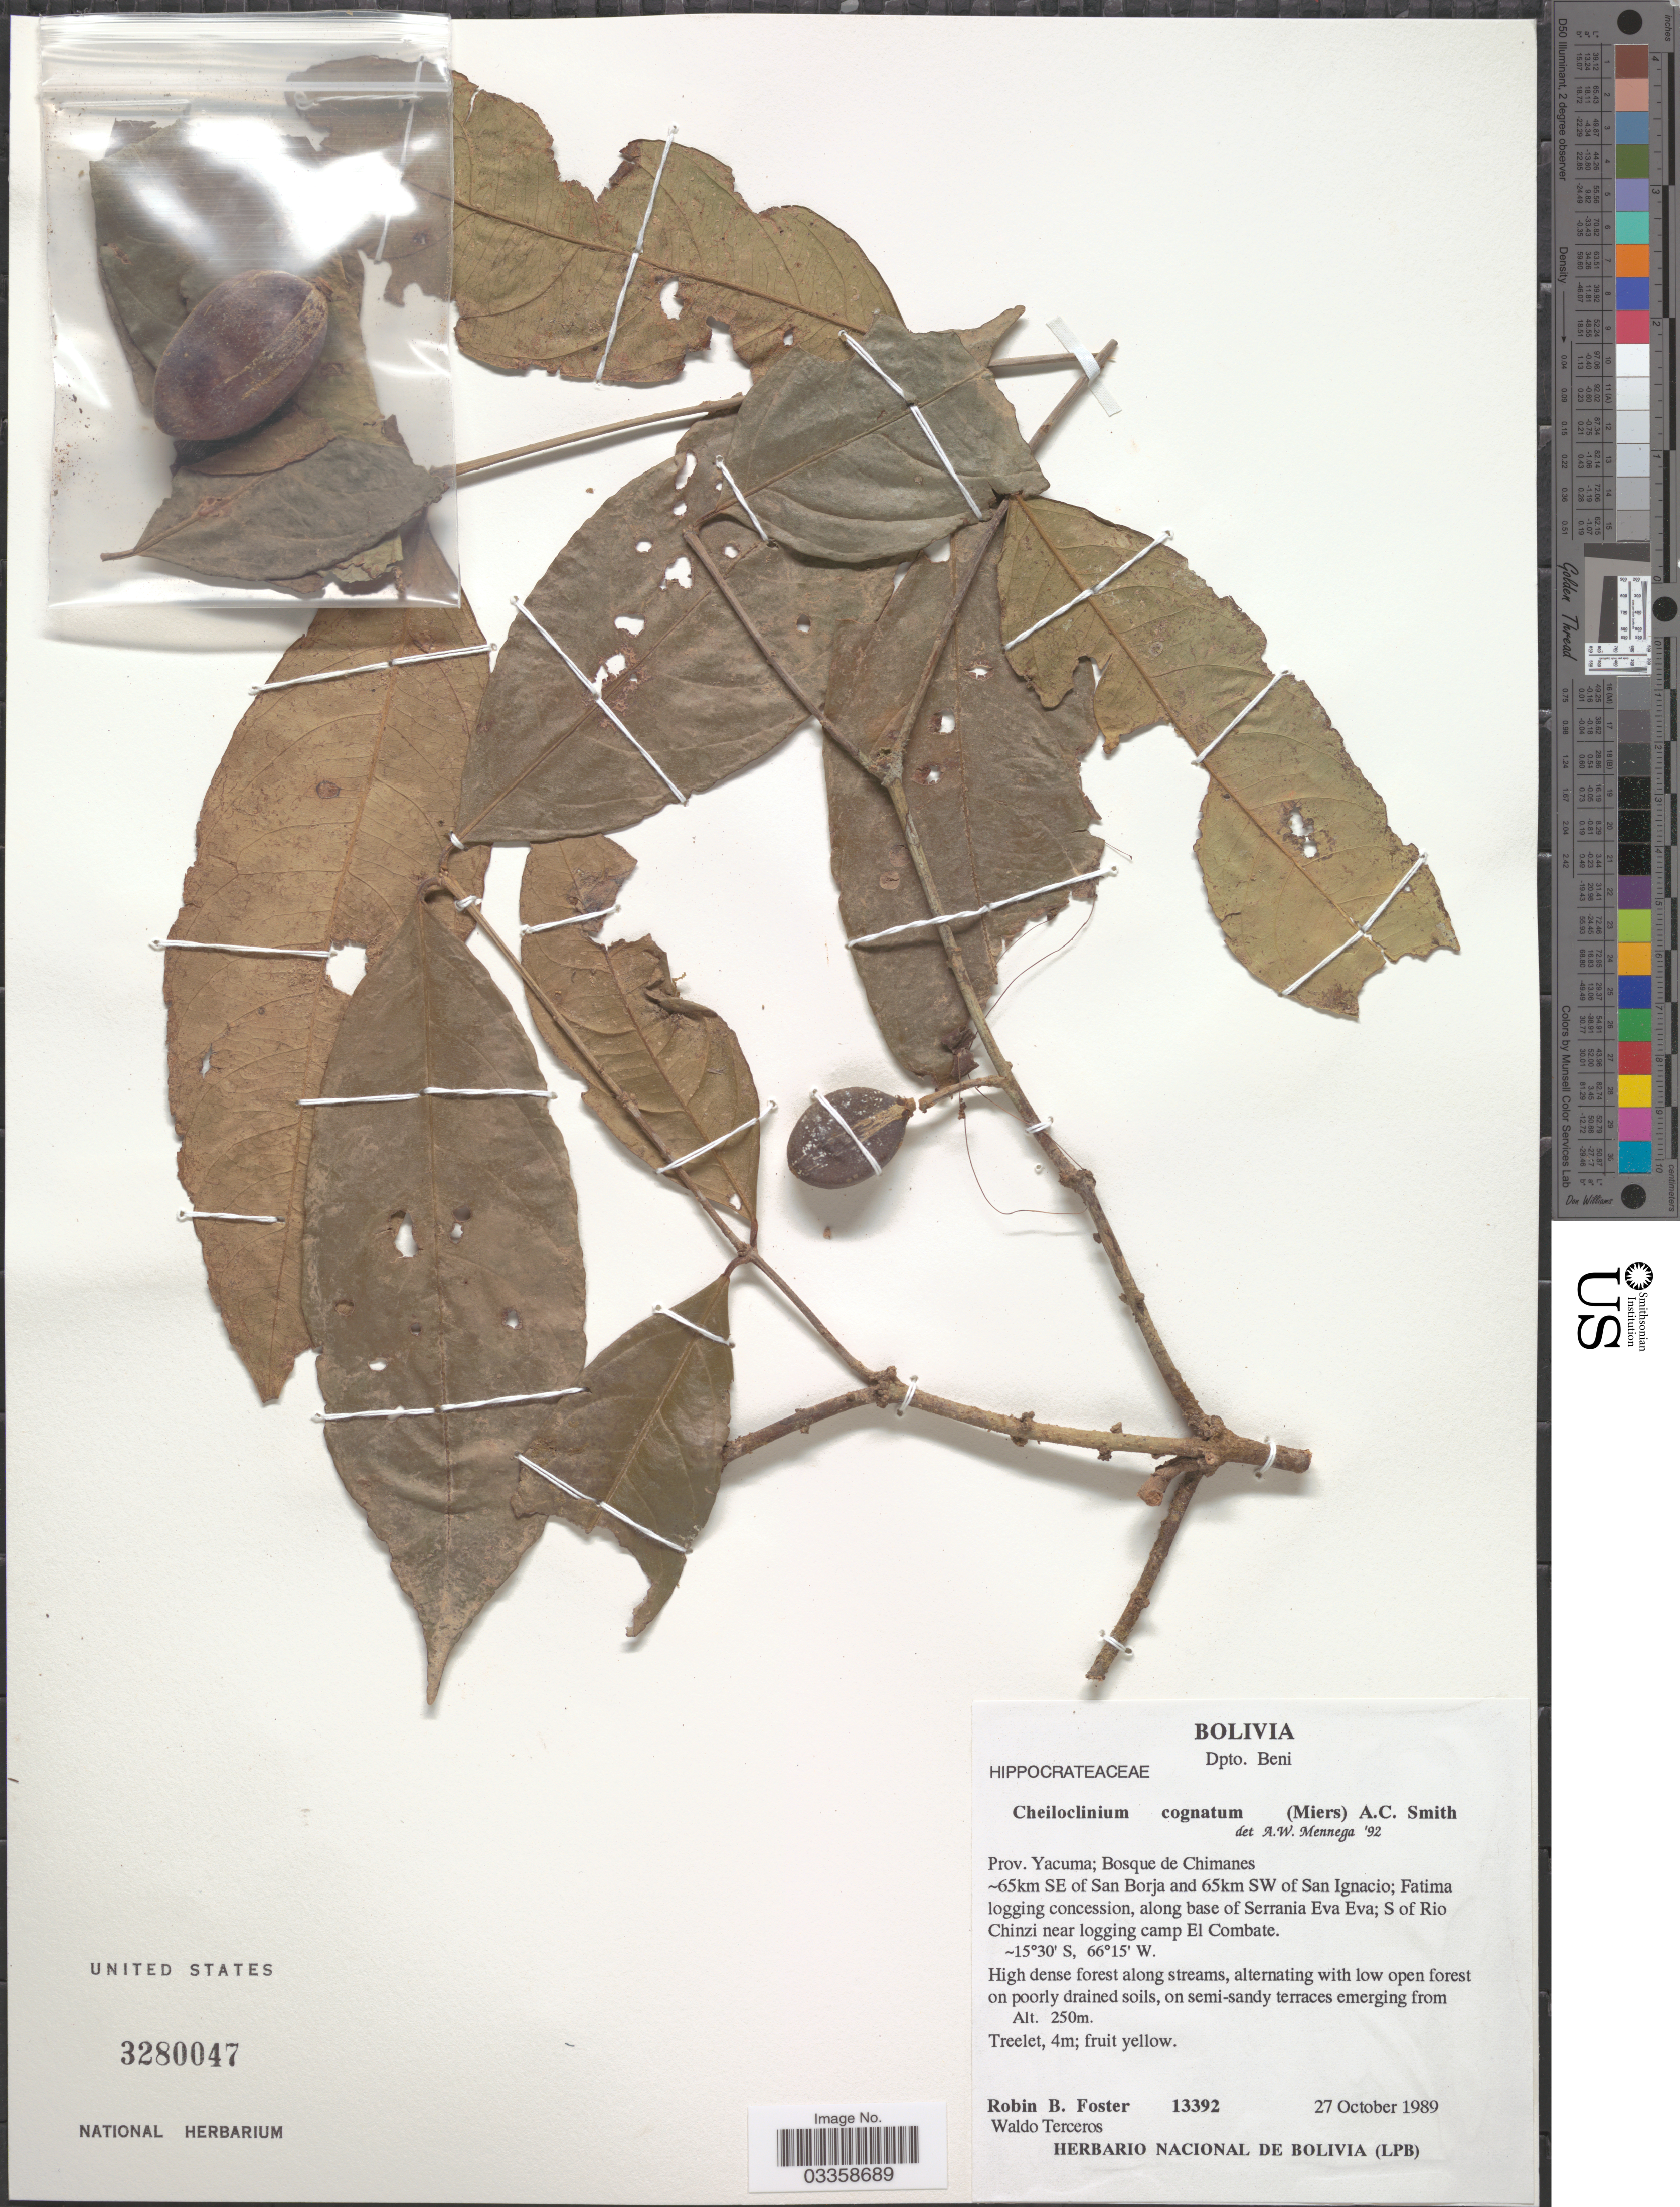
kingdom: Plantae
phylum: Tracheophyta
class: Magnoliopsida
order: Celastrales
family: Celastraceae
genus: Cheiloclinium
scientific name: Cheiloclinium cognatum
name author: (Miers) A.C. Sm.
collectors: R. B. Foster & W. Terceros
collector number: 13392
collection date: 1989-10-27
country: Bolivia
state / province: Beni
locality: Dpto. Beni, Prov. Yacuma; Bosque de Chimanes ~65 km SE of San Borja and 65km SW of San Ignacio; Fatima logging concession, along base of Serrania Eva Eva; S of Rio Chinzi near logging camp El Combate.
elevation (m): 250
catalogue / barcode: US 3280047